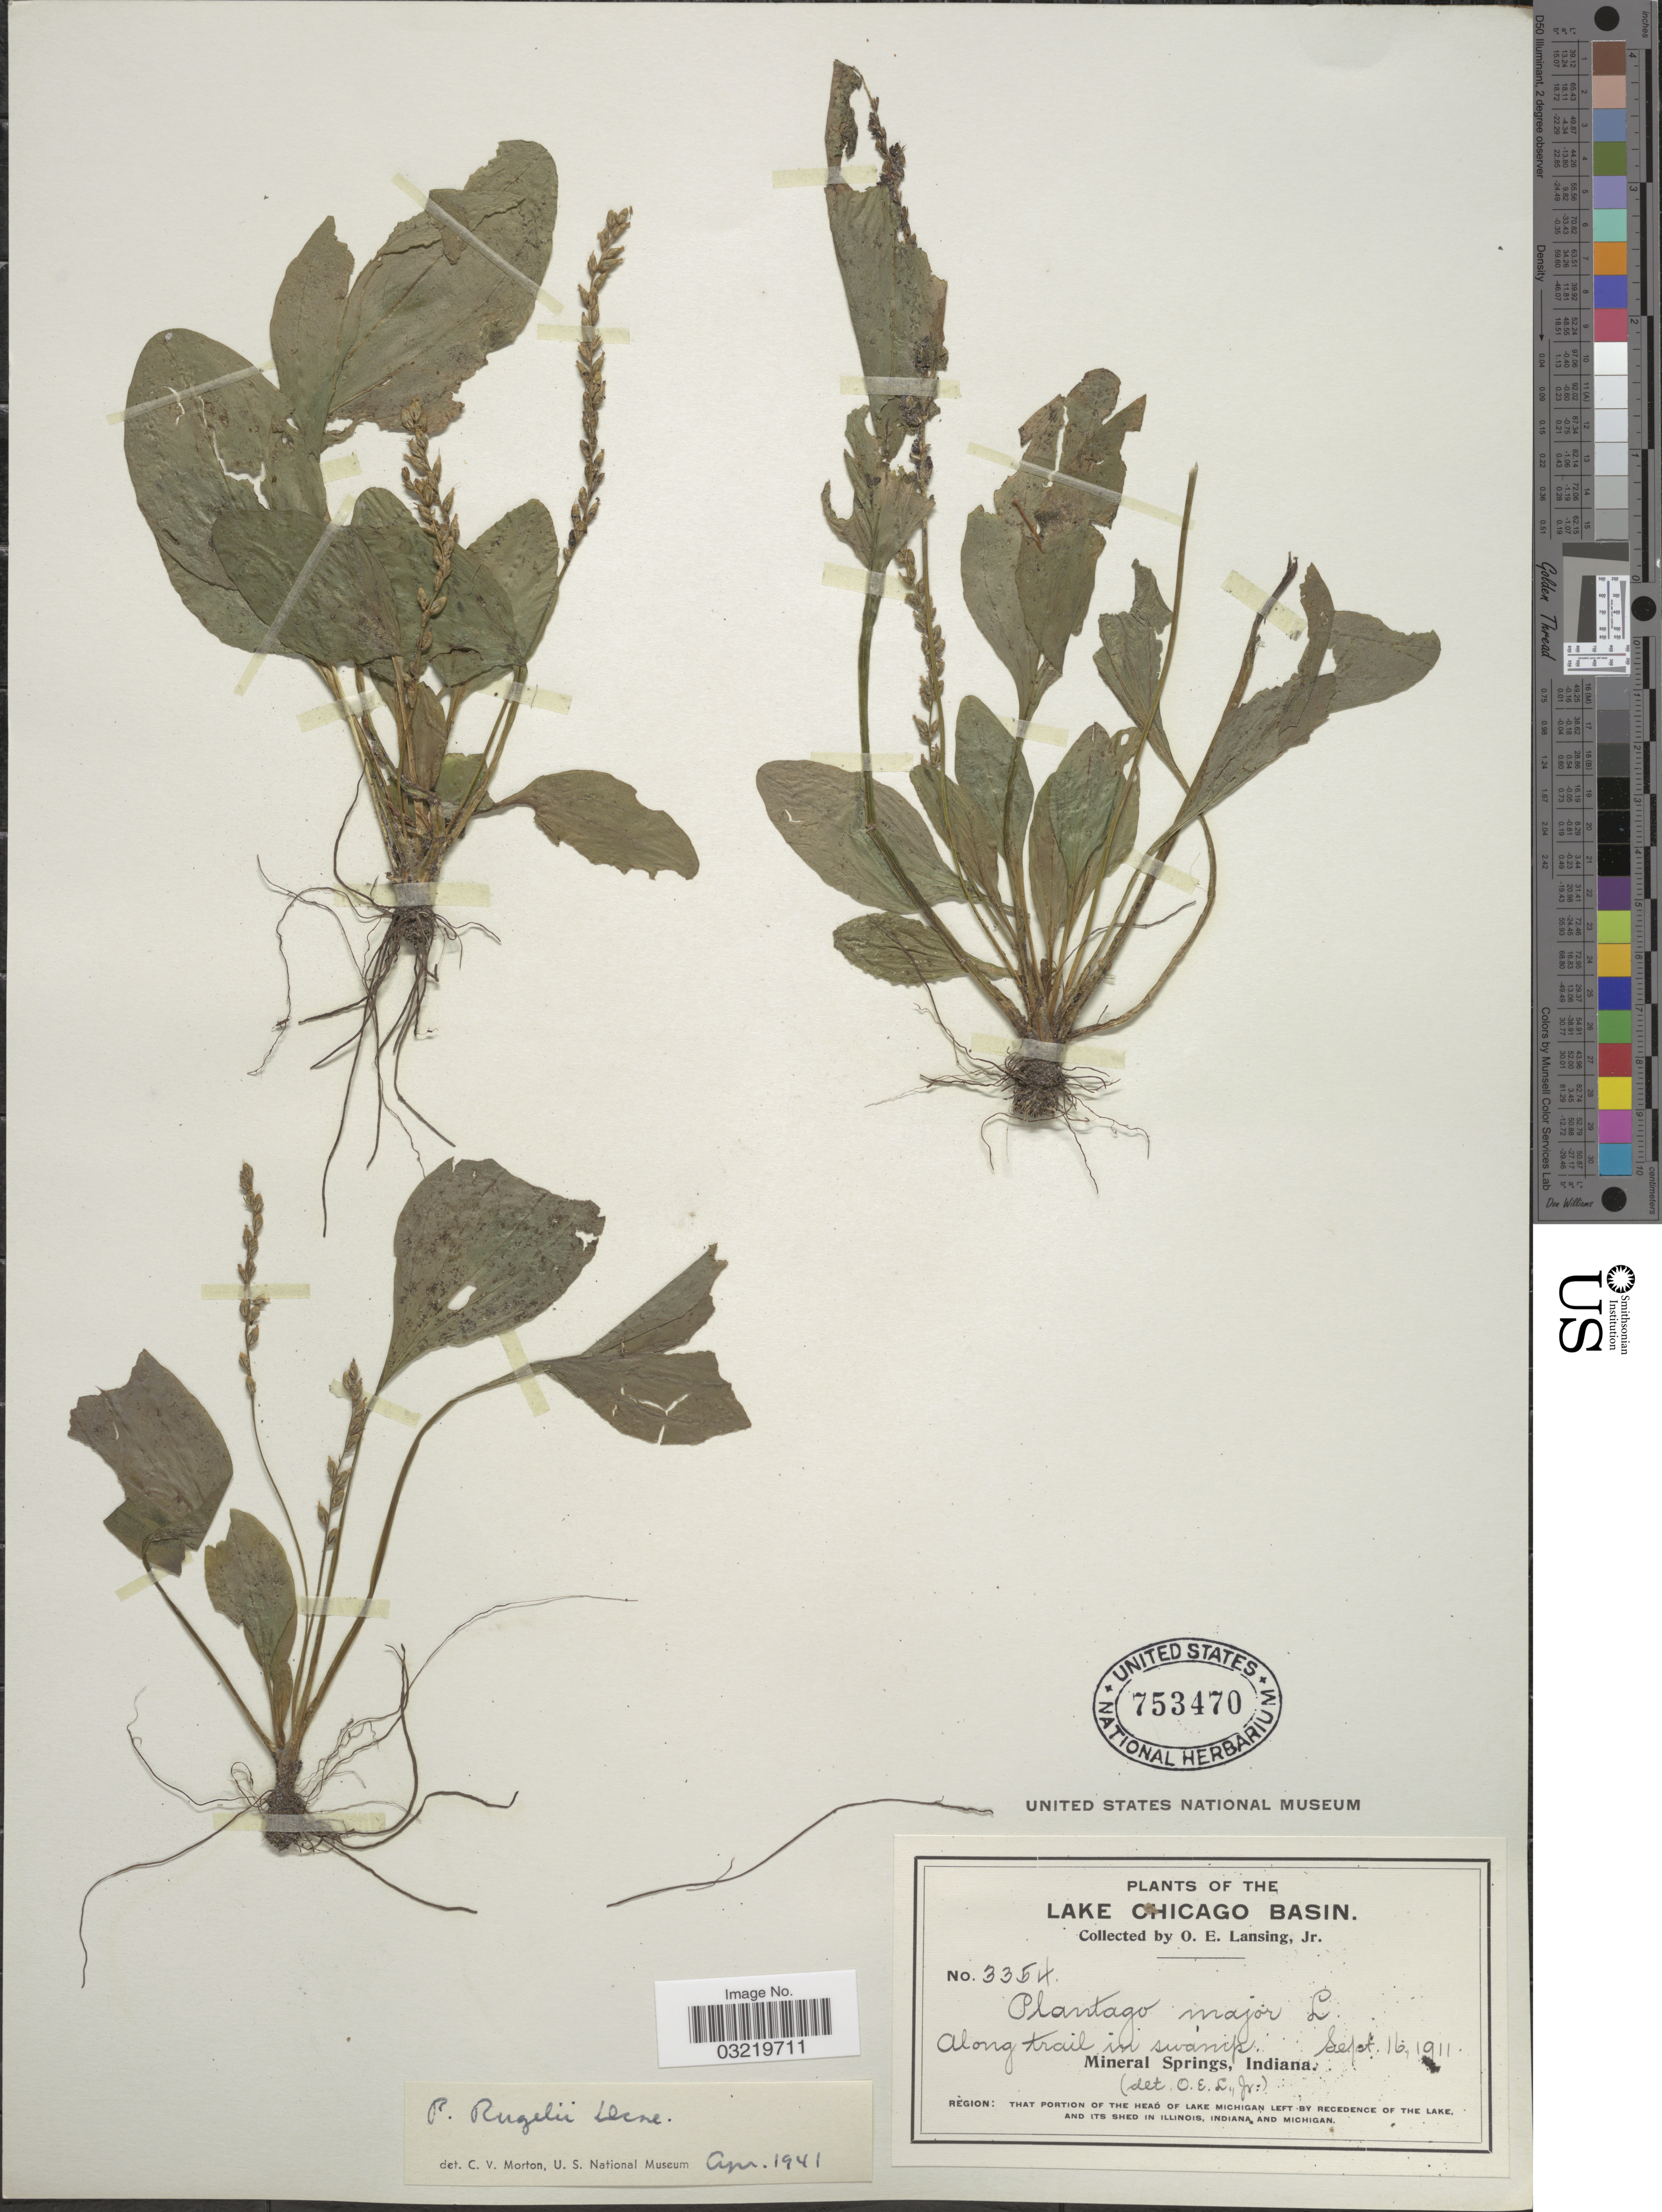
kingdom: Plantae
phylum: Tracheophyta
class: Magnoliopsida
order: Lamiales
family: Plantaginaceae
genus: Plantago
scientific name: Plantago rugelii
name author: Decne.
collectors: O. Lansing Jr.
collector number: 3354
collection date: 1911-09-16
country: United States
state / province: Indiana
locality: Lake Chicago Basin. Mineral Springs. Region: That portion of the Head of Lake Michigan Left by Recedence of the Lake, and its shed in Illinois, Indiana and Michigan.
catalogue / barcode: US 753470